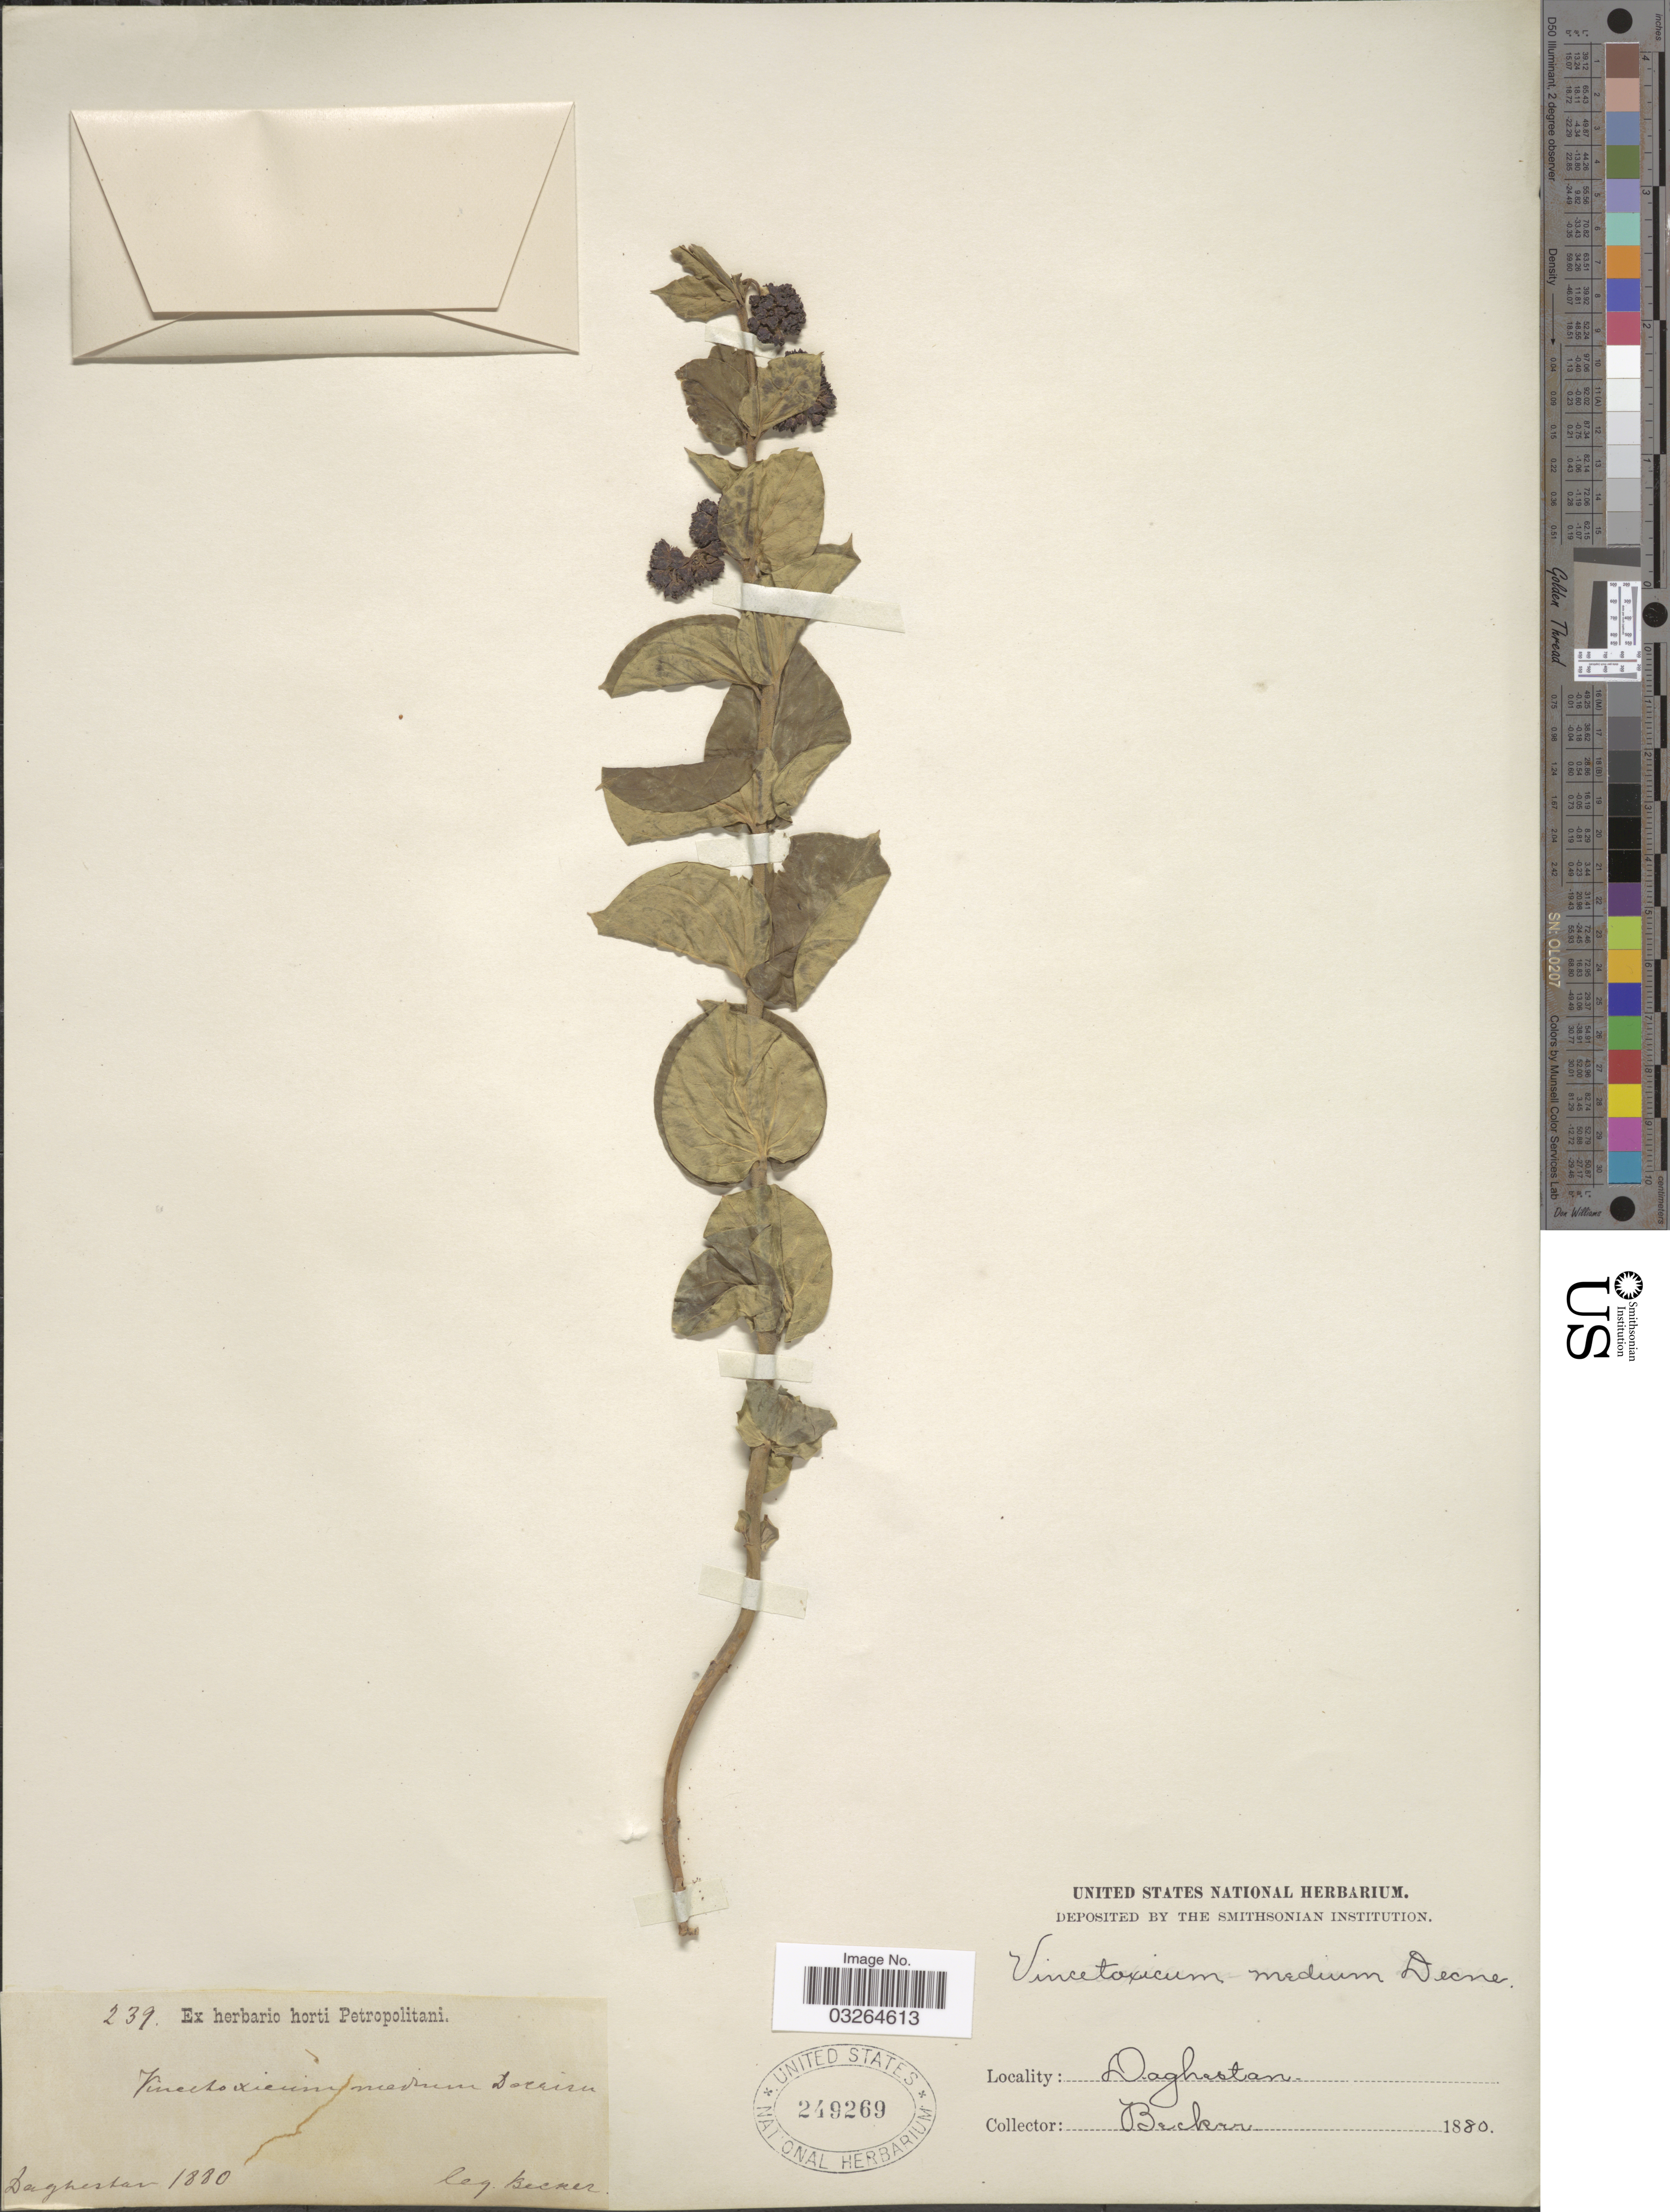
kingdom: Plantae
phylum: Tracheophyta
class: Magnoliopsida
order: Gentianales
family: Apocynaceae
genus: Cynanchum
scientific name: Cynanchum medium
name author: R. Br.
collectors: -. Becker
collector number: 239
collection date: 1880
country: Russian Federation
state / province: Dagestan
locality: Daghestan.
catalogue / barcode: US 249269